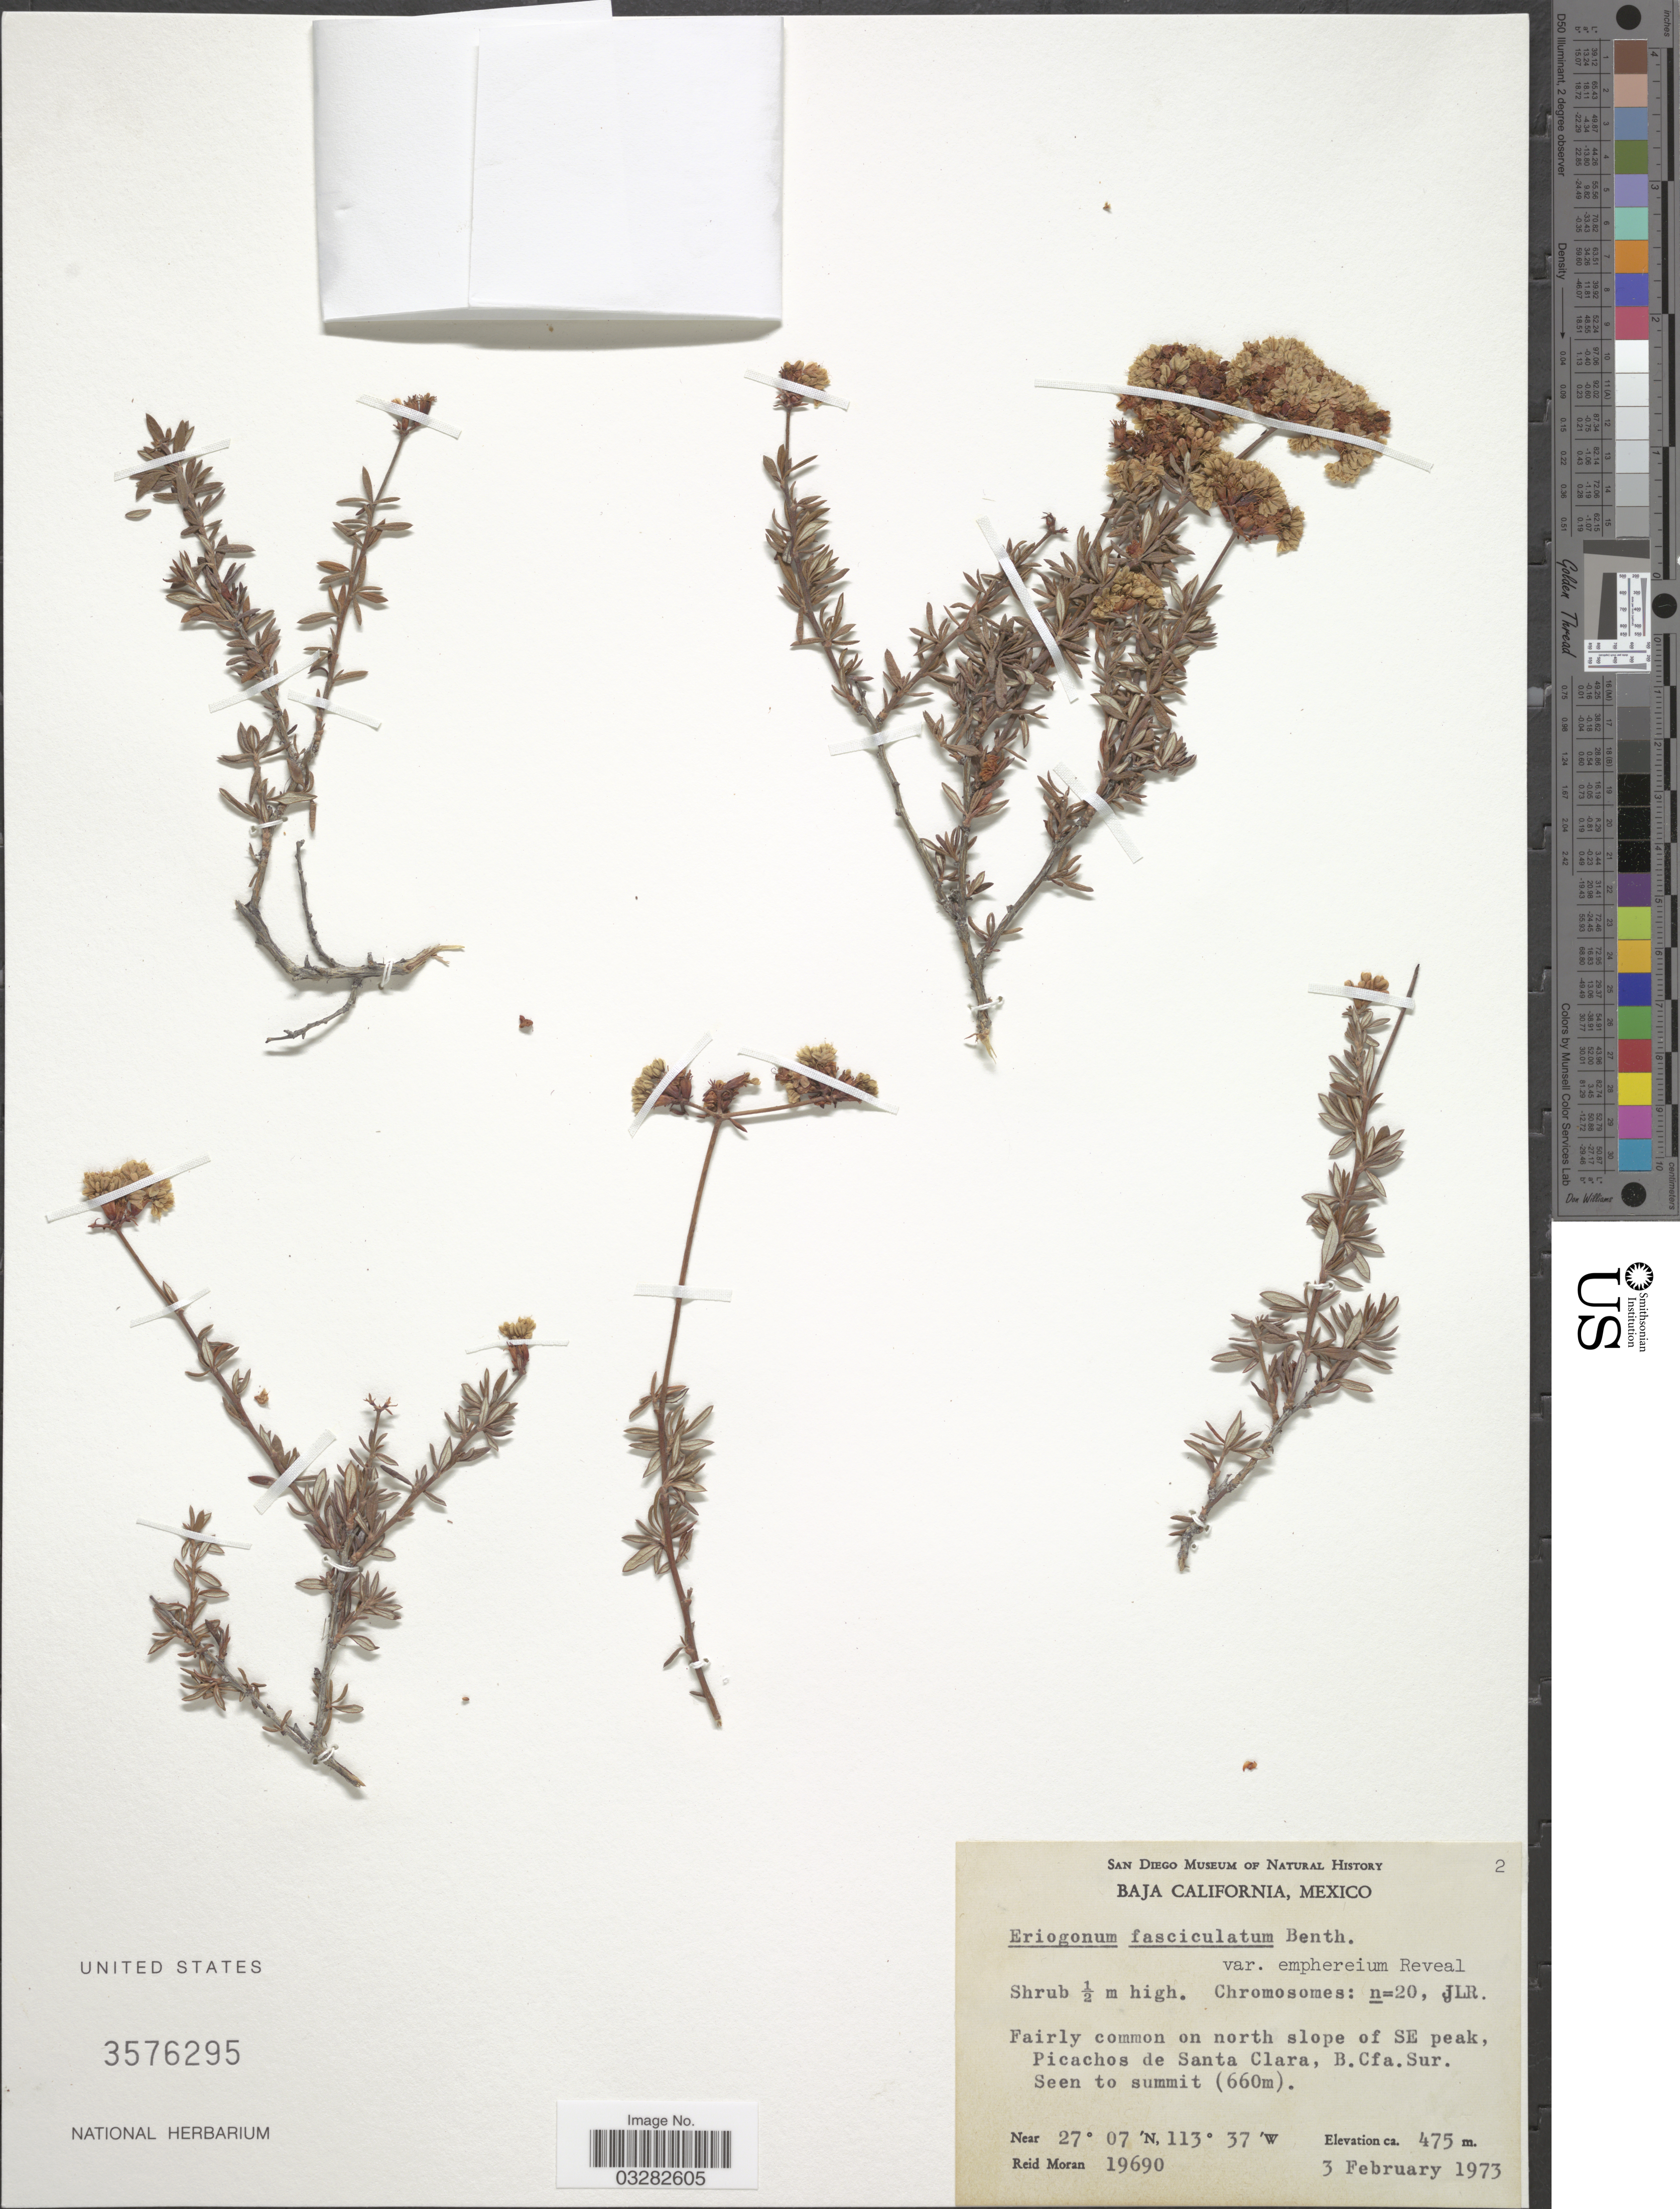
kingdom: Plantae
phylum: Tracheophyta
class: Magnoliopsida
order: Caryophyllales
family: Polygonaceae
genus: Eriogonum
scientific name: Eriogonum fasciculatum var. emphereium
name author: Reveal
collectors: R. Moran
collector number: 19690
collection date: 1973-02-03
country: Mexico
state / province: Baja California Sur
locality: Baja California. Fairly common on north slope of SE peak, Picachos de Santa Clara. Seen to summit (660m).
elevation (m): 475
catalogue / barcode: US 3576295